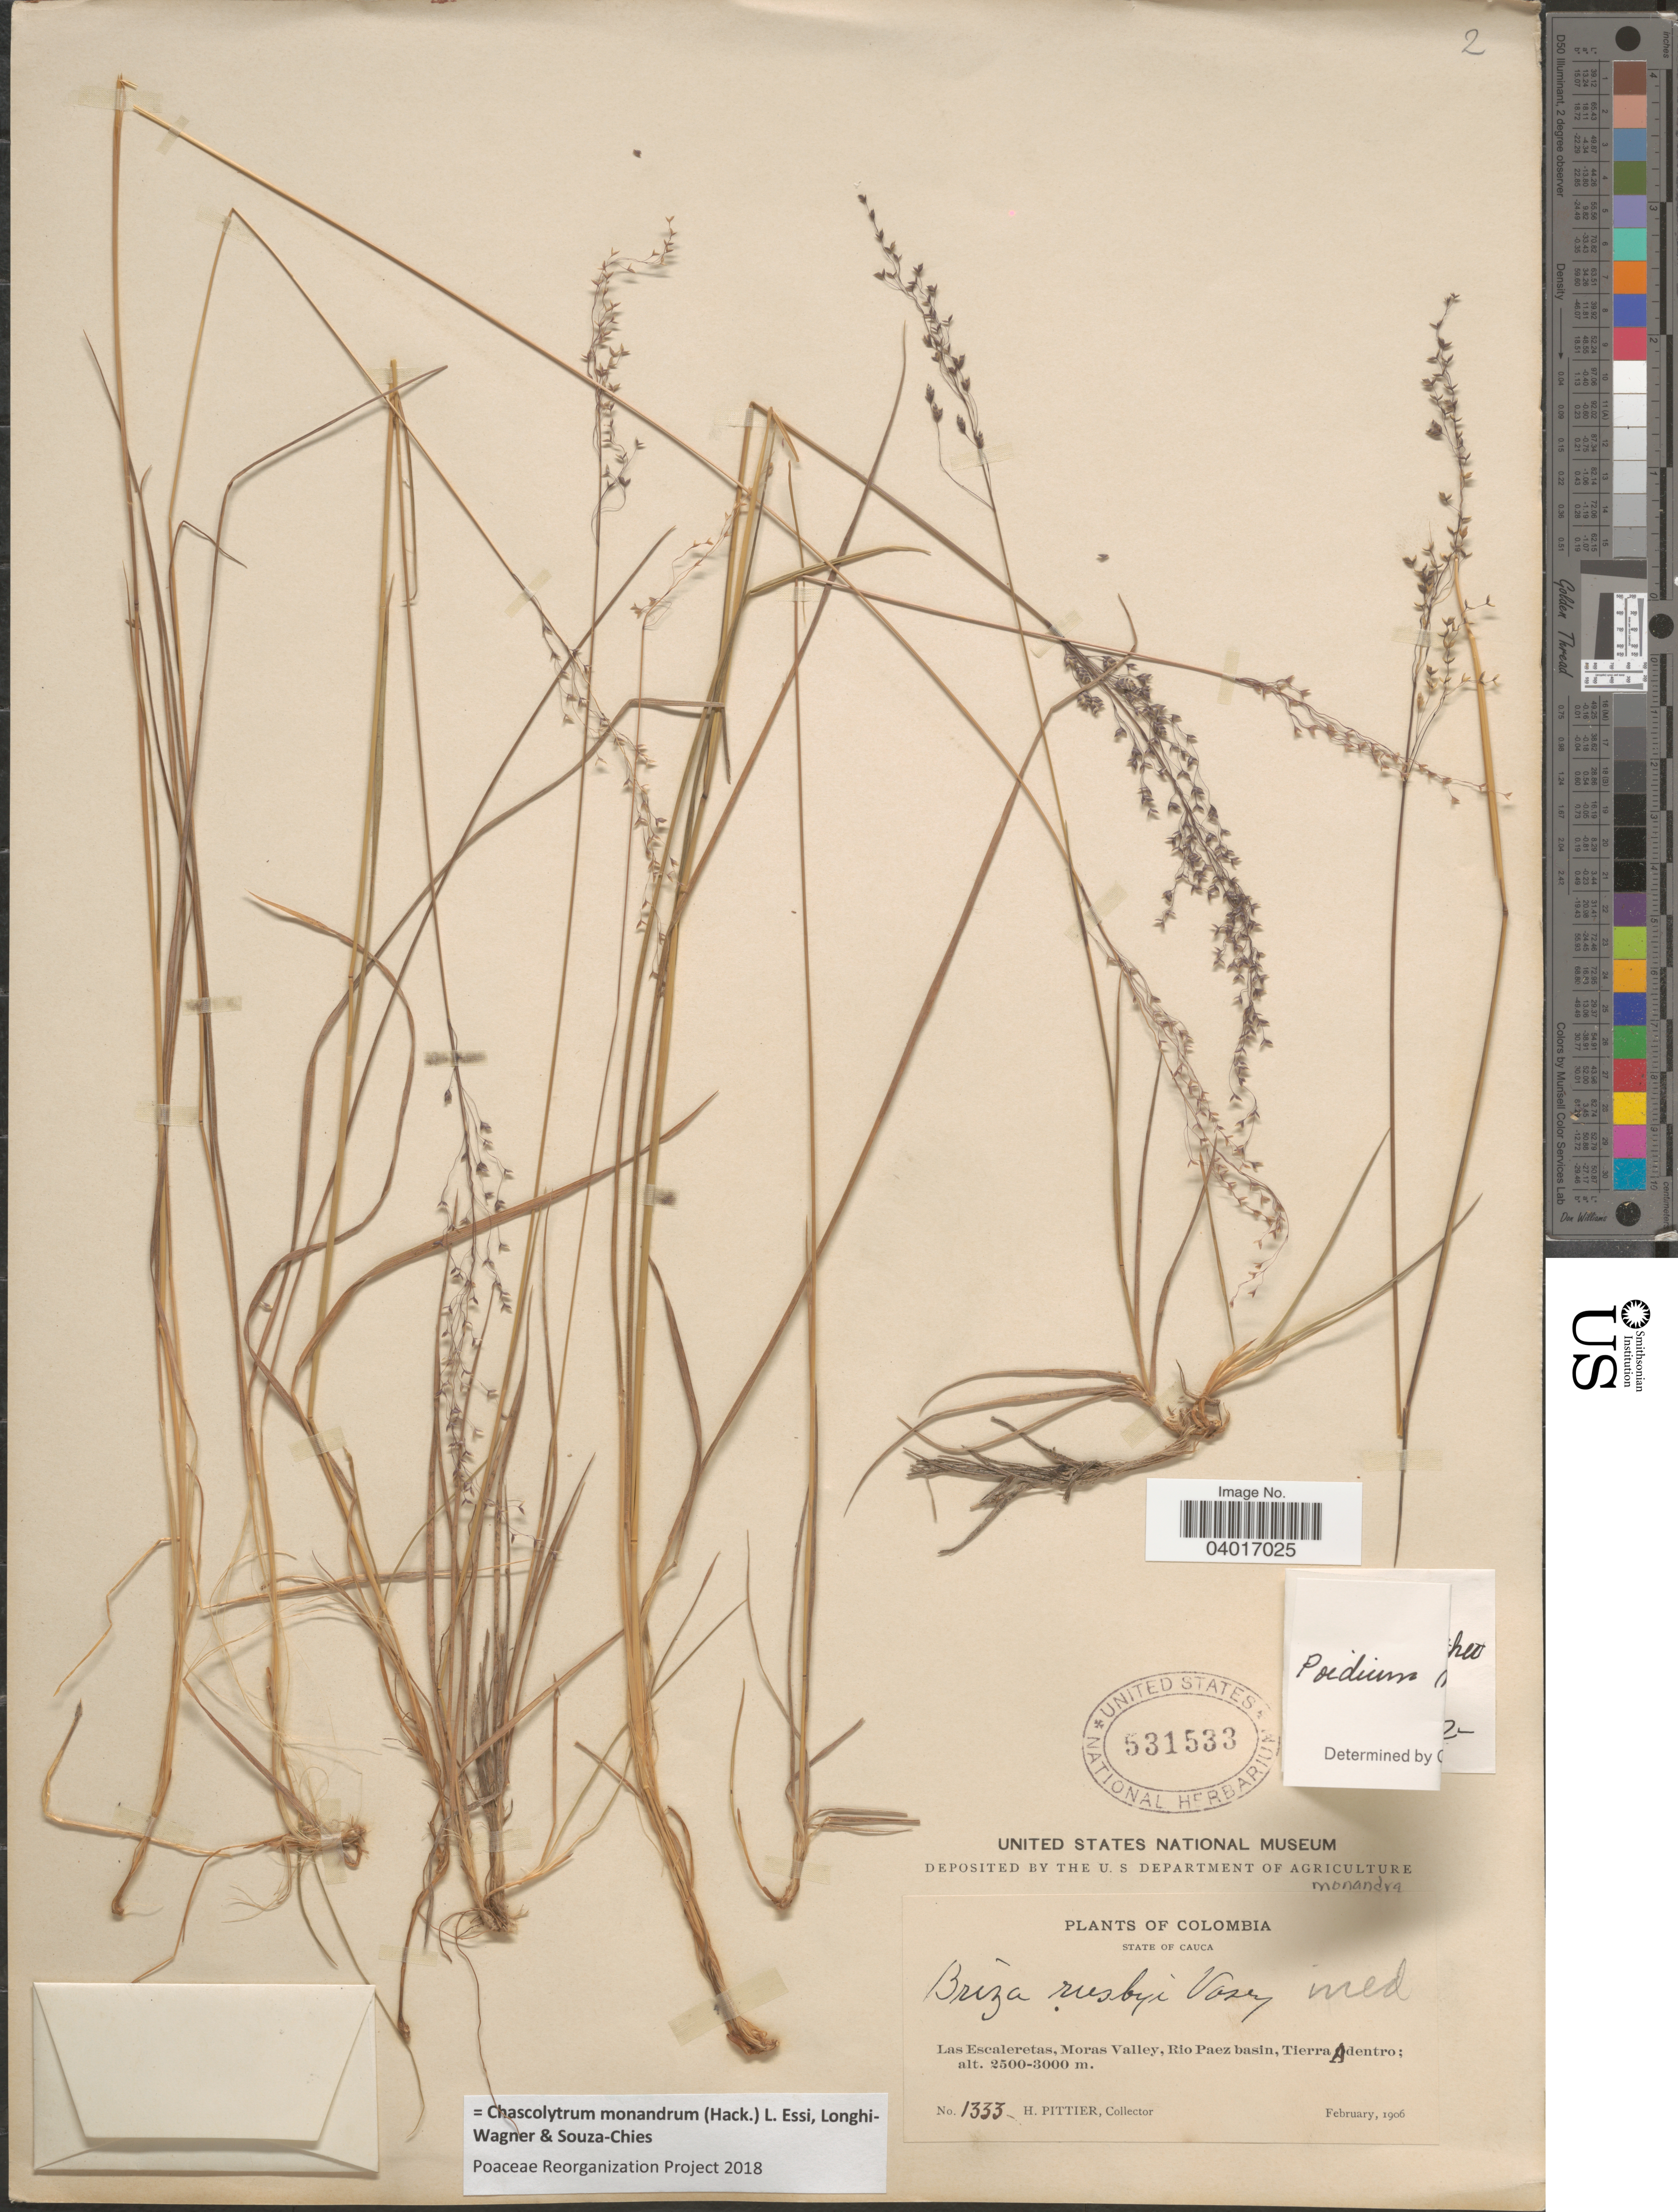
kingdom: Plantae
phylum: Tracheophyta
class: Liliopsida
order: Poales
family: Poaceae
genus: Chascolytrum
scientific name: Chascolytrum monandrum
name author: (Hack.) L. Essi et al.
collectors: H. F. Pittier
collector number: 1333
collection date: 1906-02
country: Colombia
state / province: Cauca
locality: Las Escaleretas, Moras Valley, Rio Paez basin, Tierra Adentro.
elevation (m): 2500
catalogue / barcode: US 531533